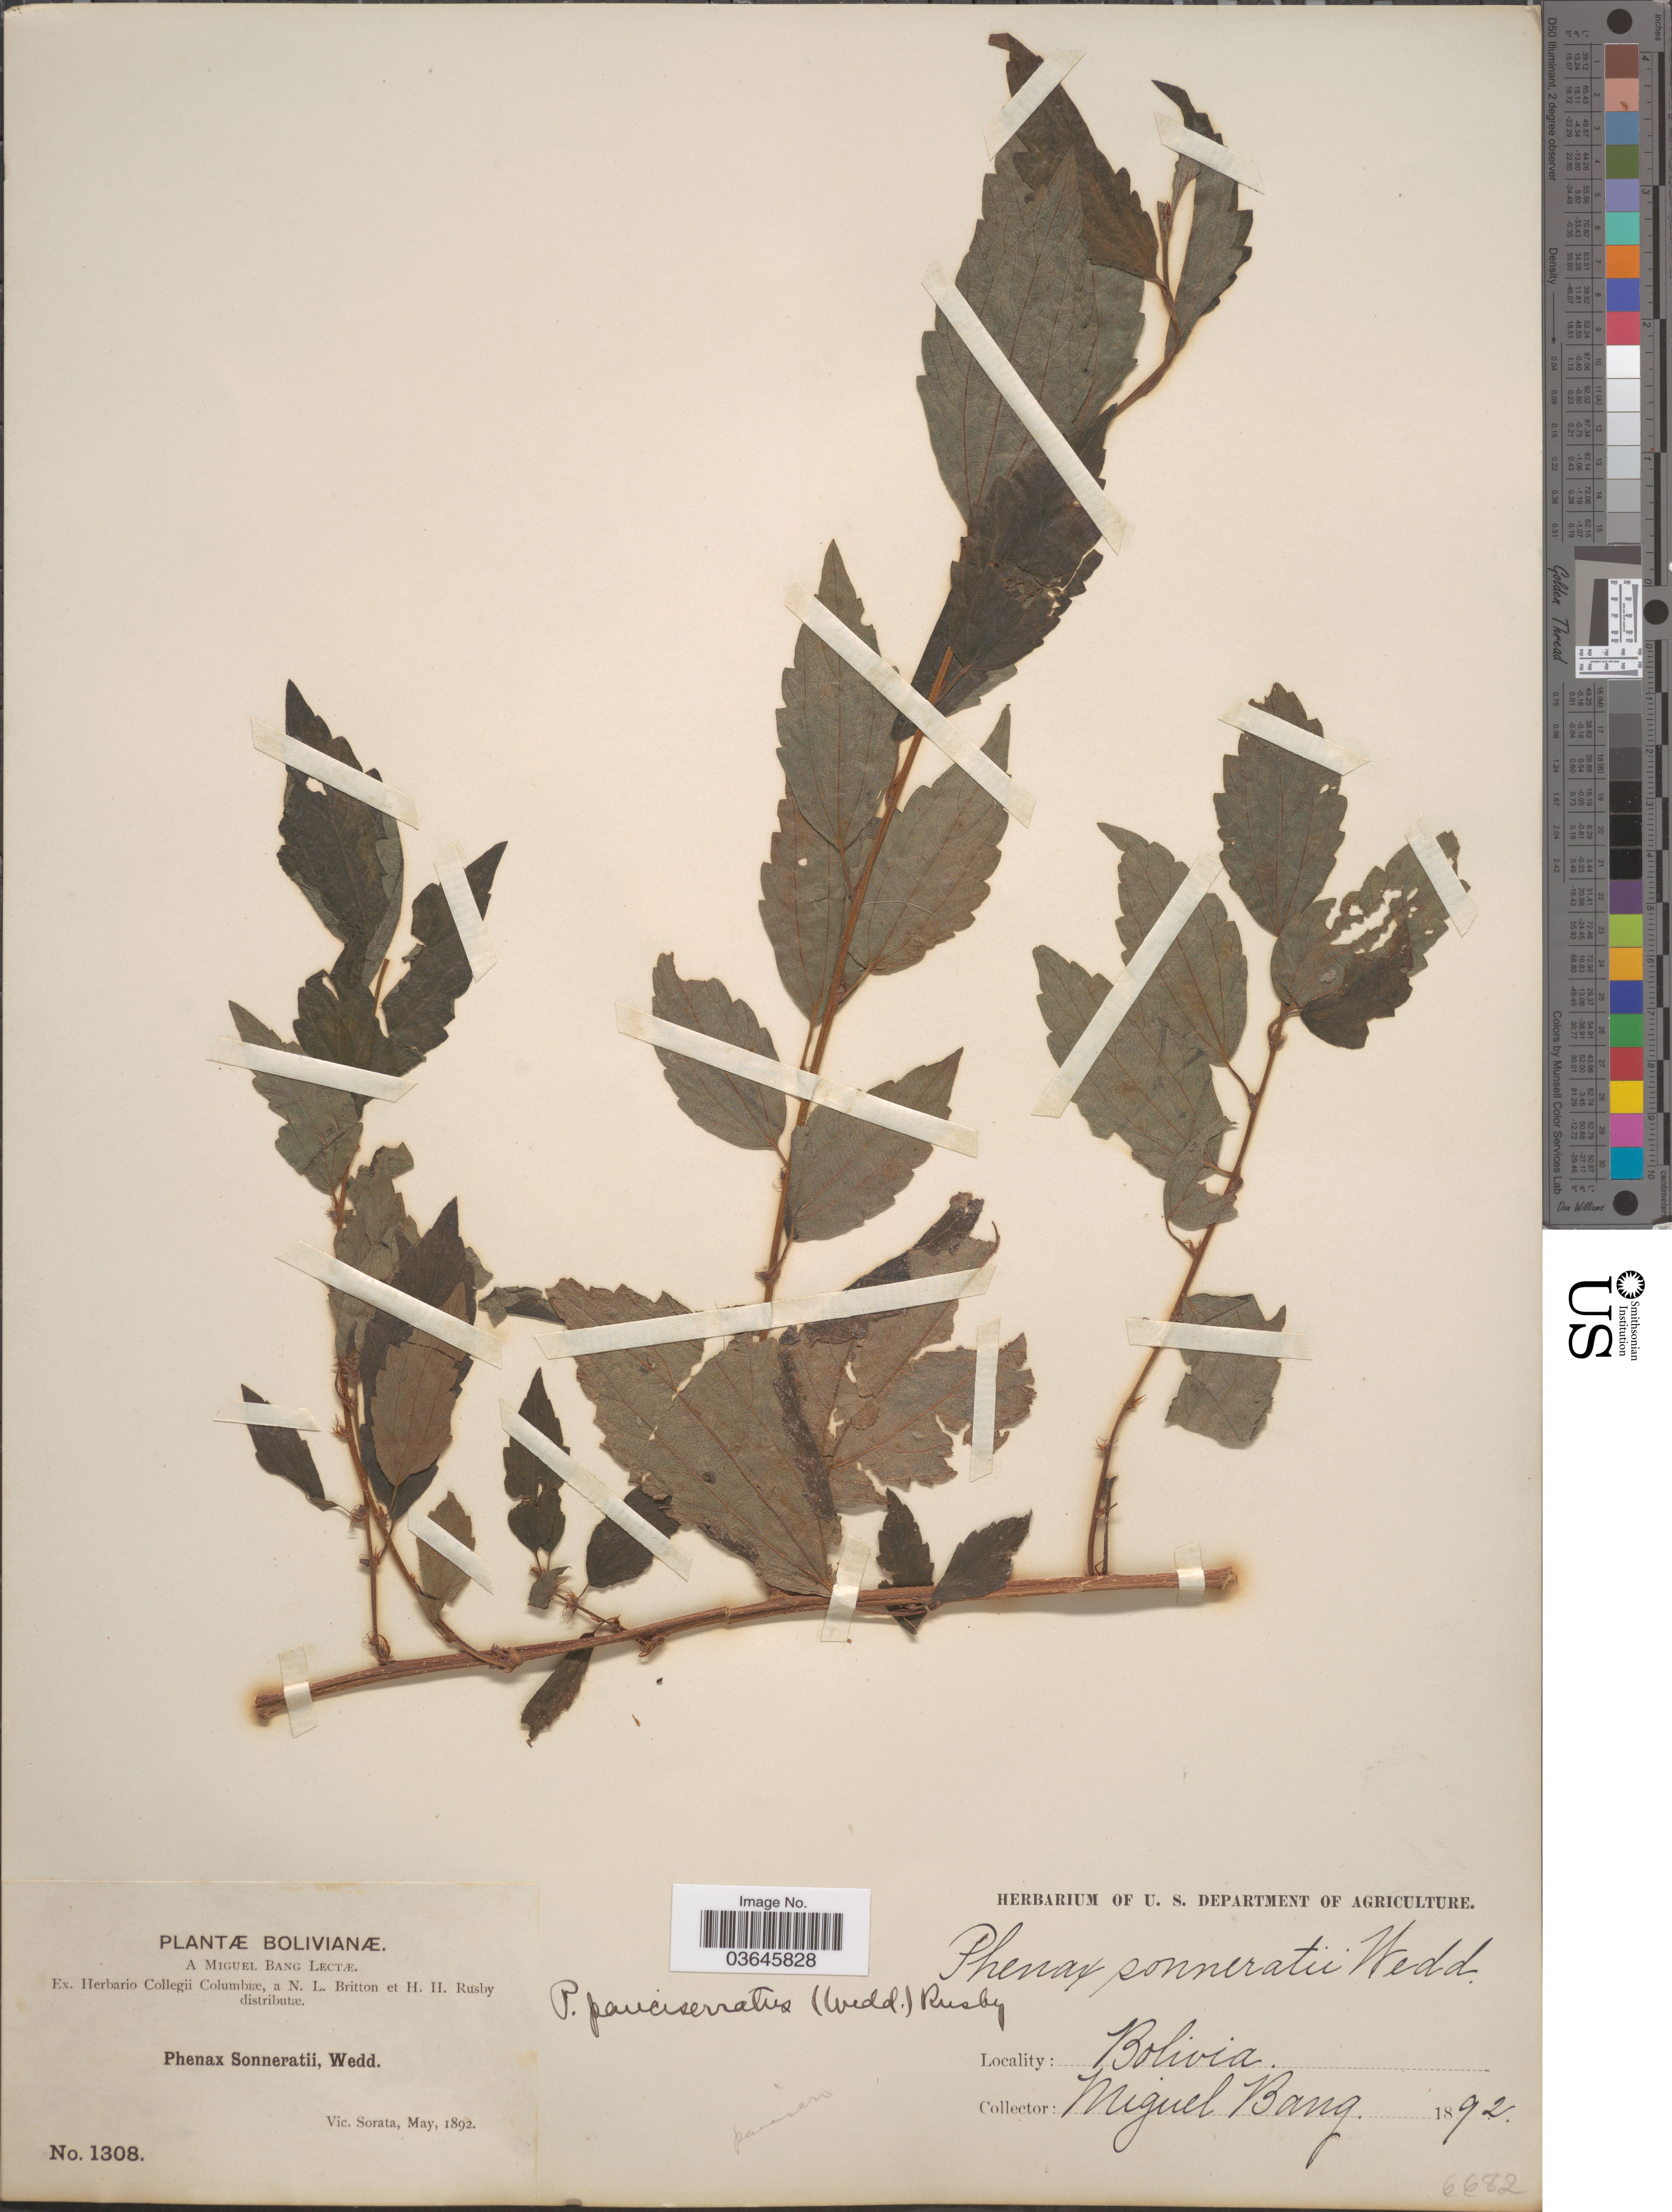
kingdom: Plantae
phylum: Tracheophyta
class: Magnoliopsida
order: Rosales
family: Urticaceae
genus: Phenax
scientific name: Phenax pauciserratus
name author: (Wedd.) Rusby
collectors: M. Bang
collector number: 1308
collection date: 1892-05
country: Bolivia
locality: Vic. Sorata.